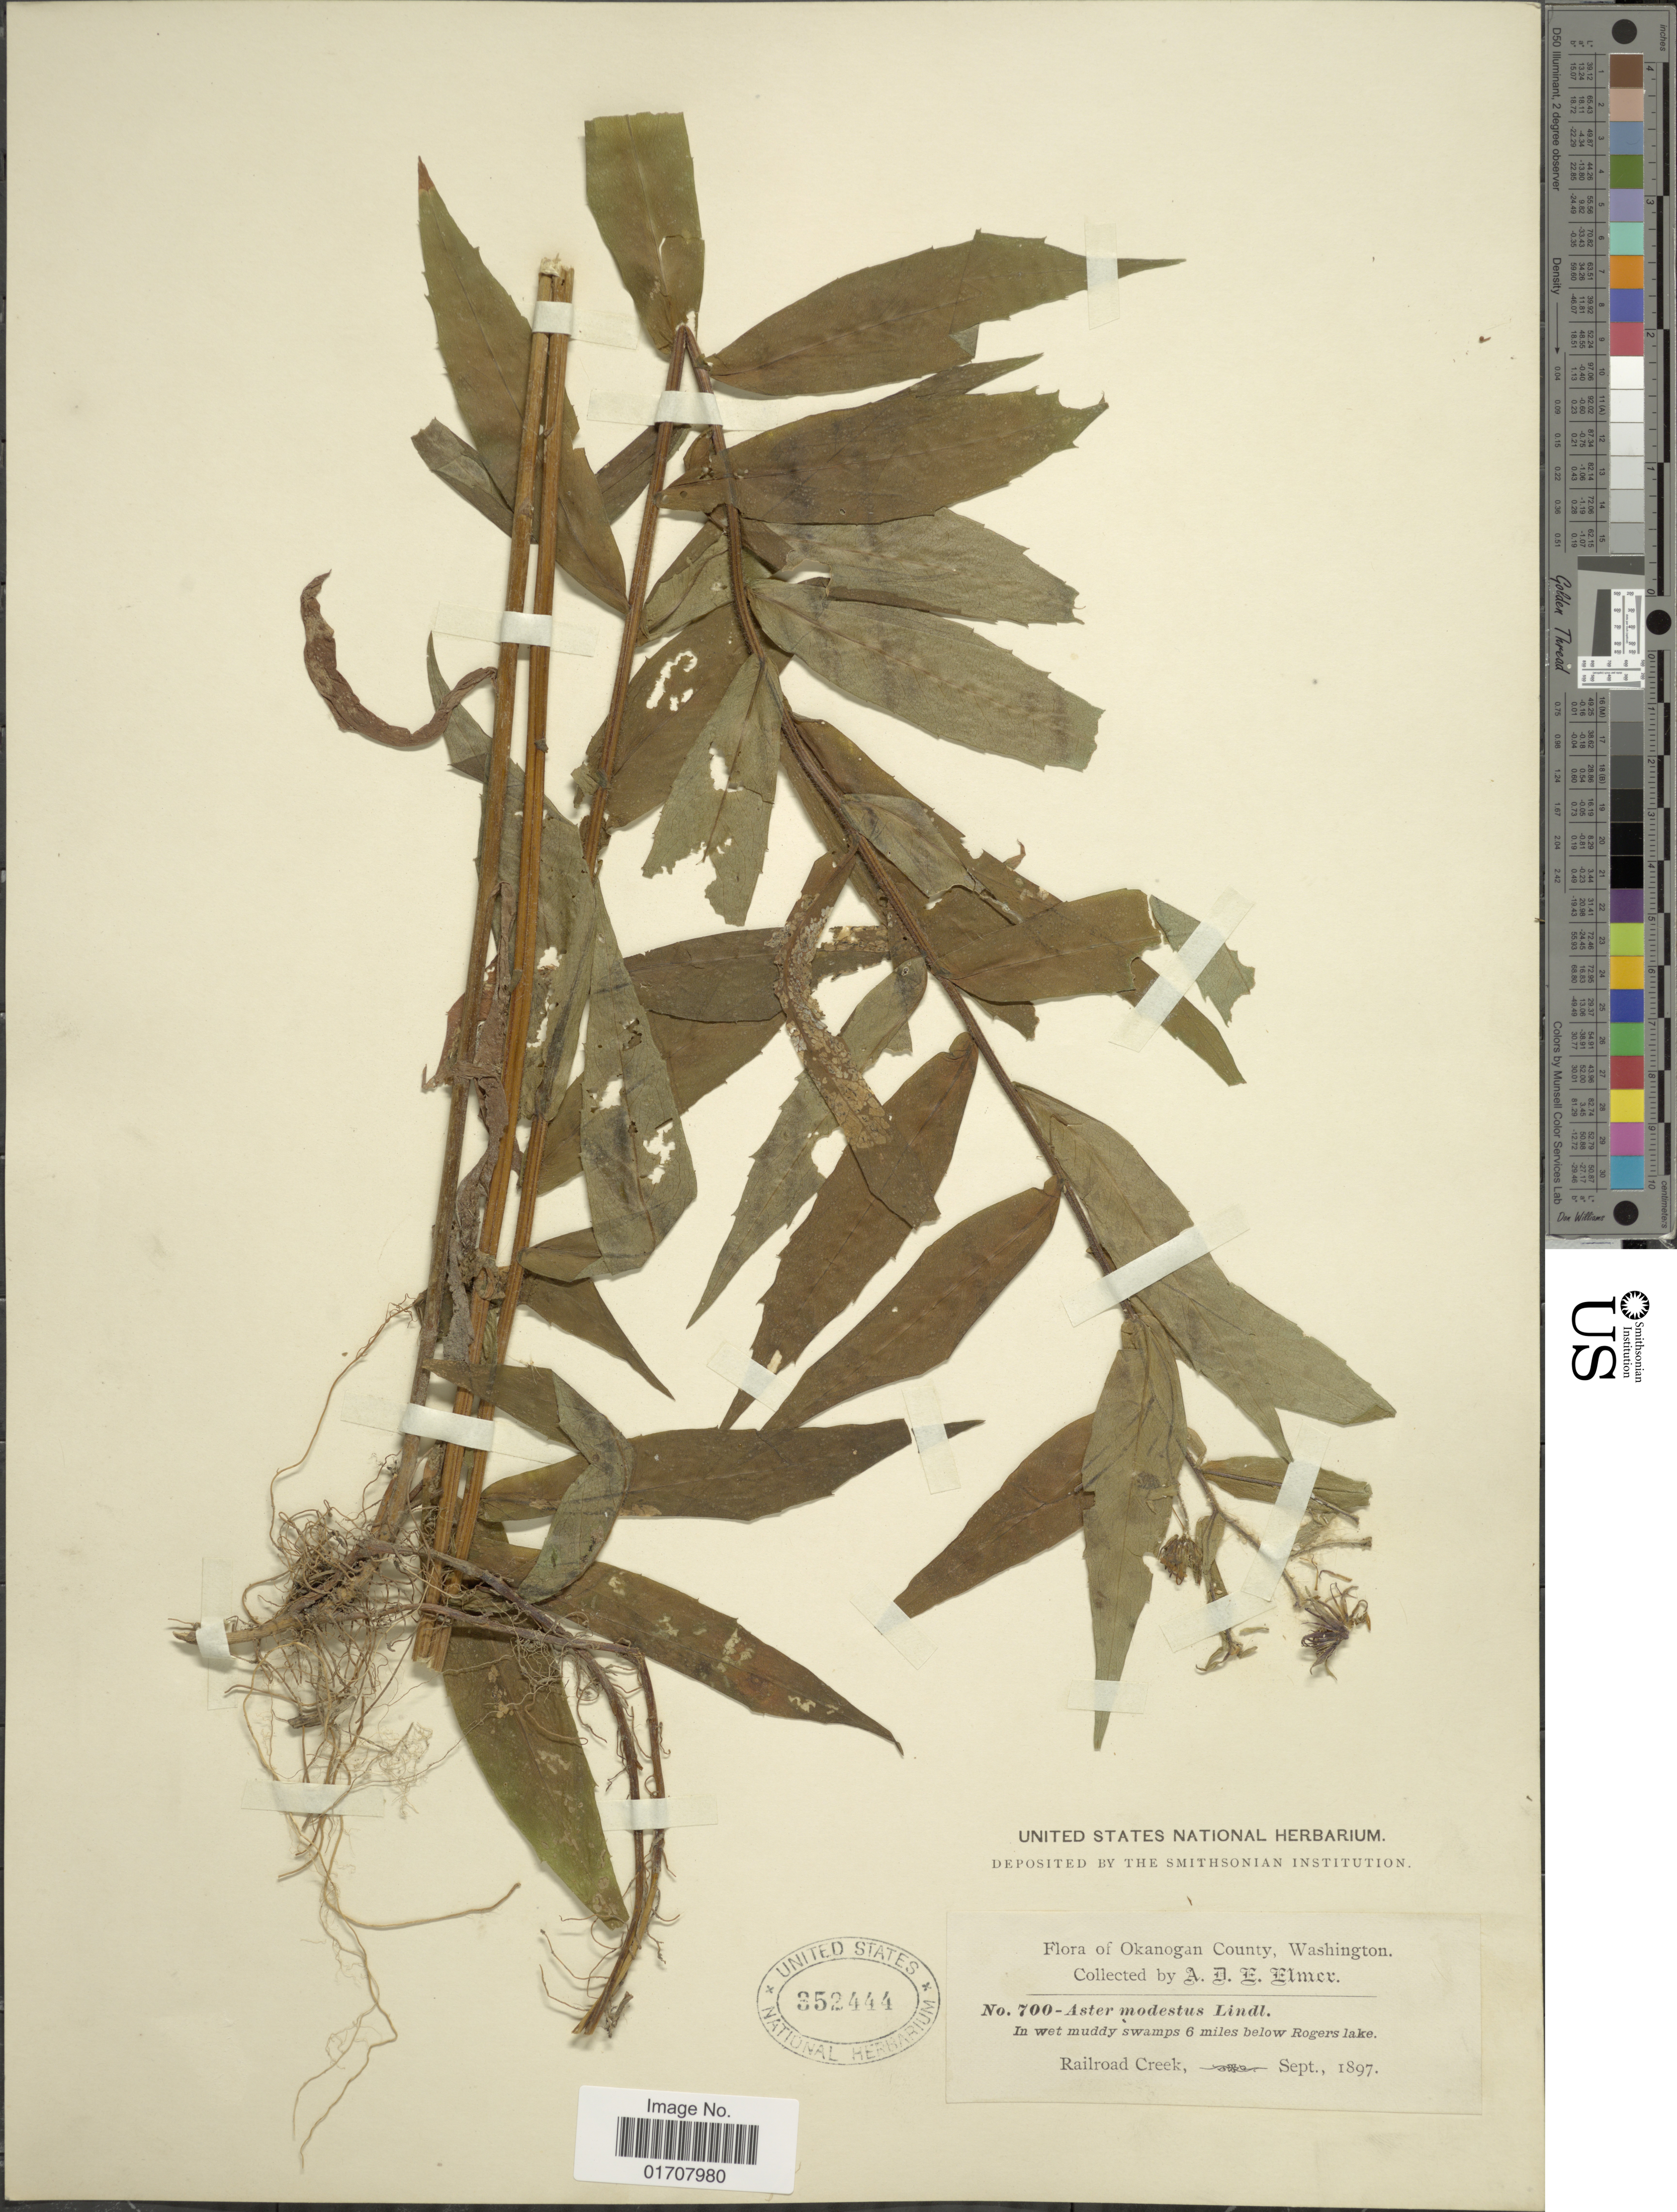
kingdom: Plantae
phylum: Tracheophyta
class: Magnoliopsida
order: Asterales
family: Asteraceae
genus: Canadanthus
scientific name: Canadanthus modestus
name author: (Lindl.) G.L. Nesom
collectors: A. D. E. Elmer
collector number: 700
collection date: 1897-09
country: United States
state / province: Washington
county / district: Okanogan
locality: Okanogan County, In wet muddy swamps 6 miles below Rogers Lake, Railroad Creek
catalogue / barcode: US 352444